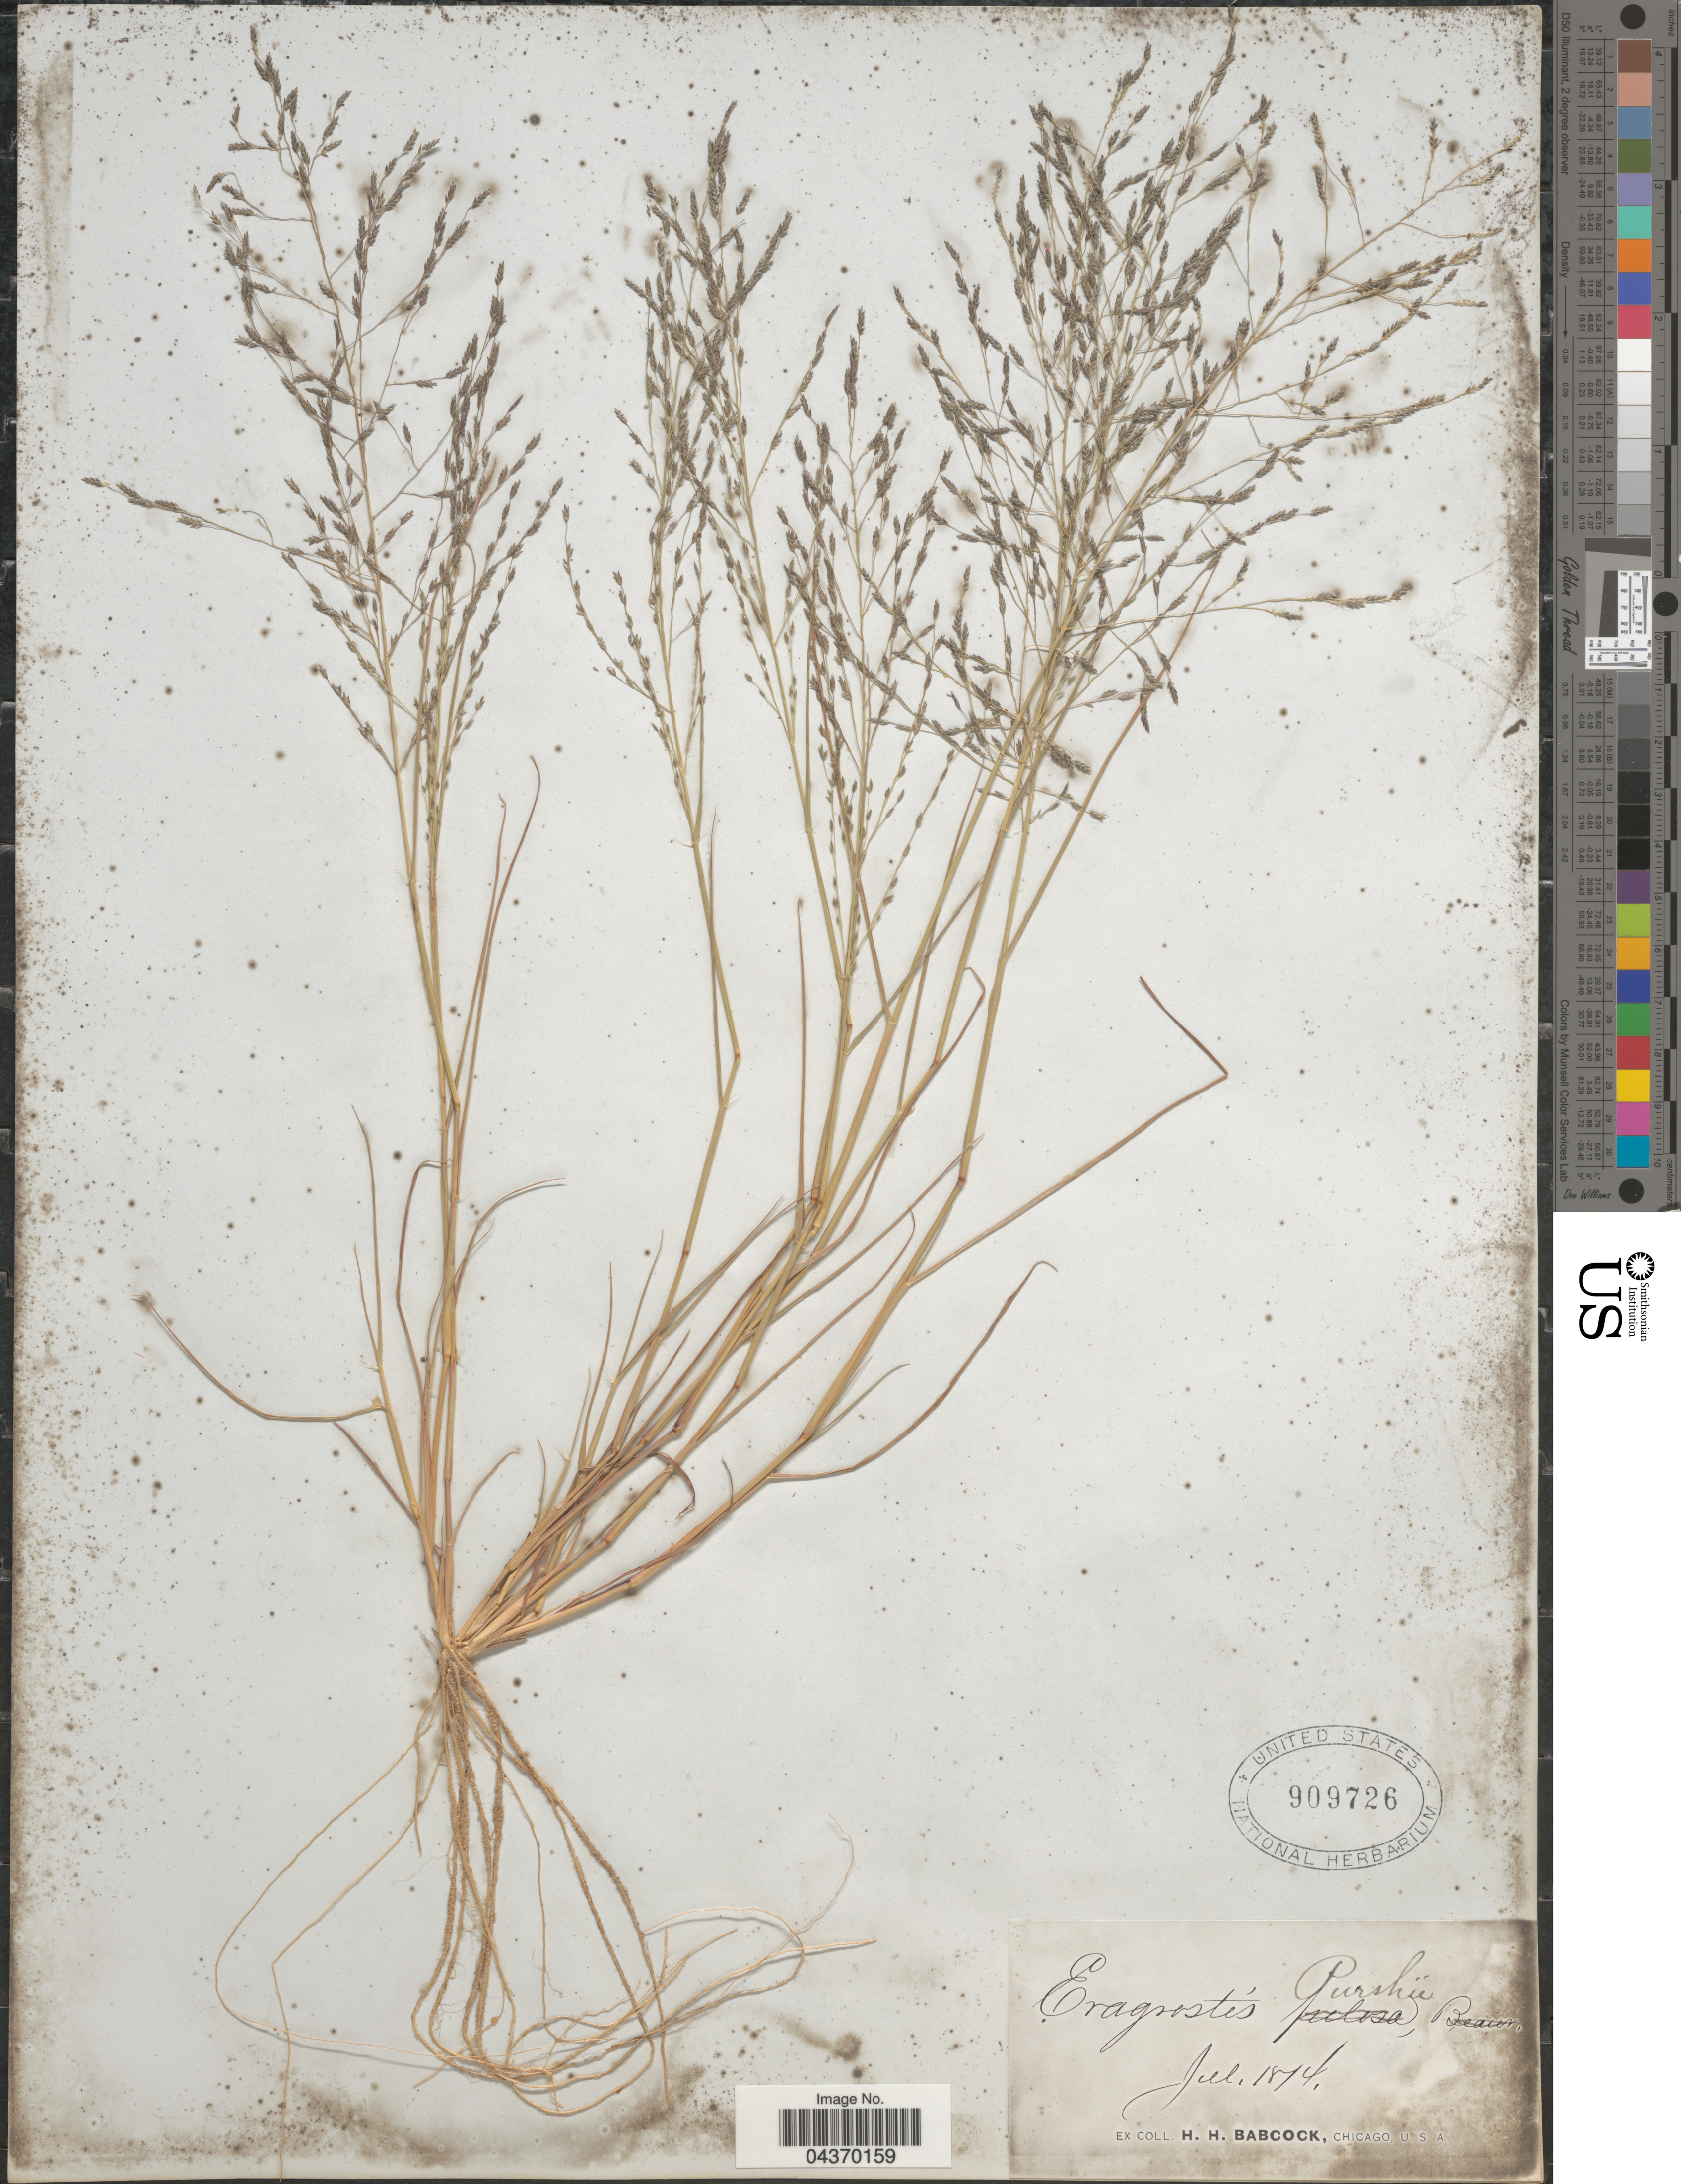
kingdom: Plantae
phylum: Tracheophyta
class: Liliopsida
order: Poales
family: Poaceae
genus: Eragrostis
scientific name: Eragrostis pectinacea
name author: (Michx.) Nees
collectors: H. Babcock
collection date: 1874-07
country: United States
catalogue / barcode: US 909726